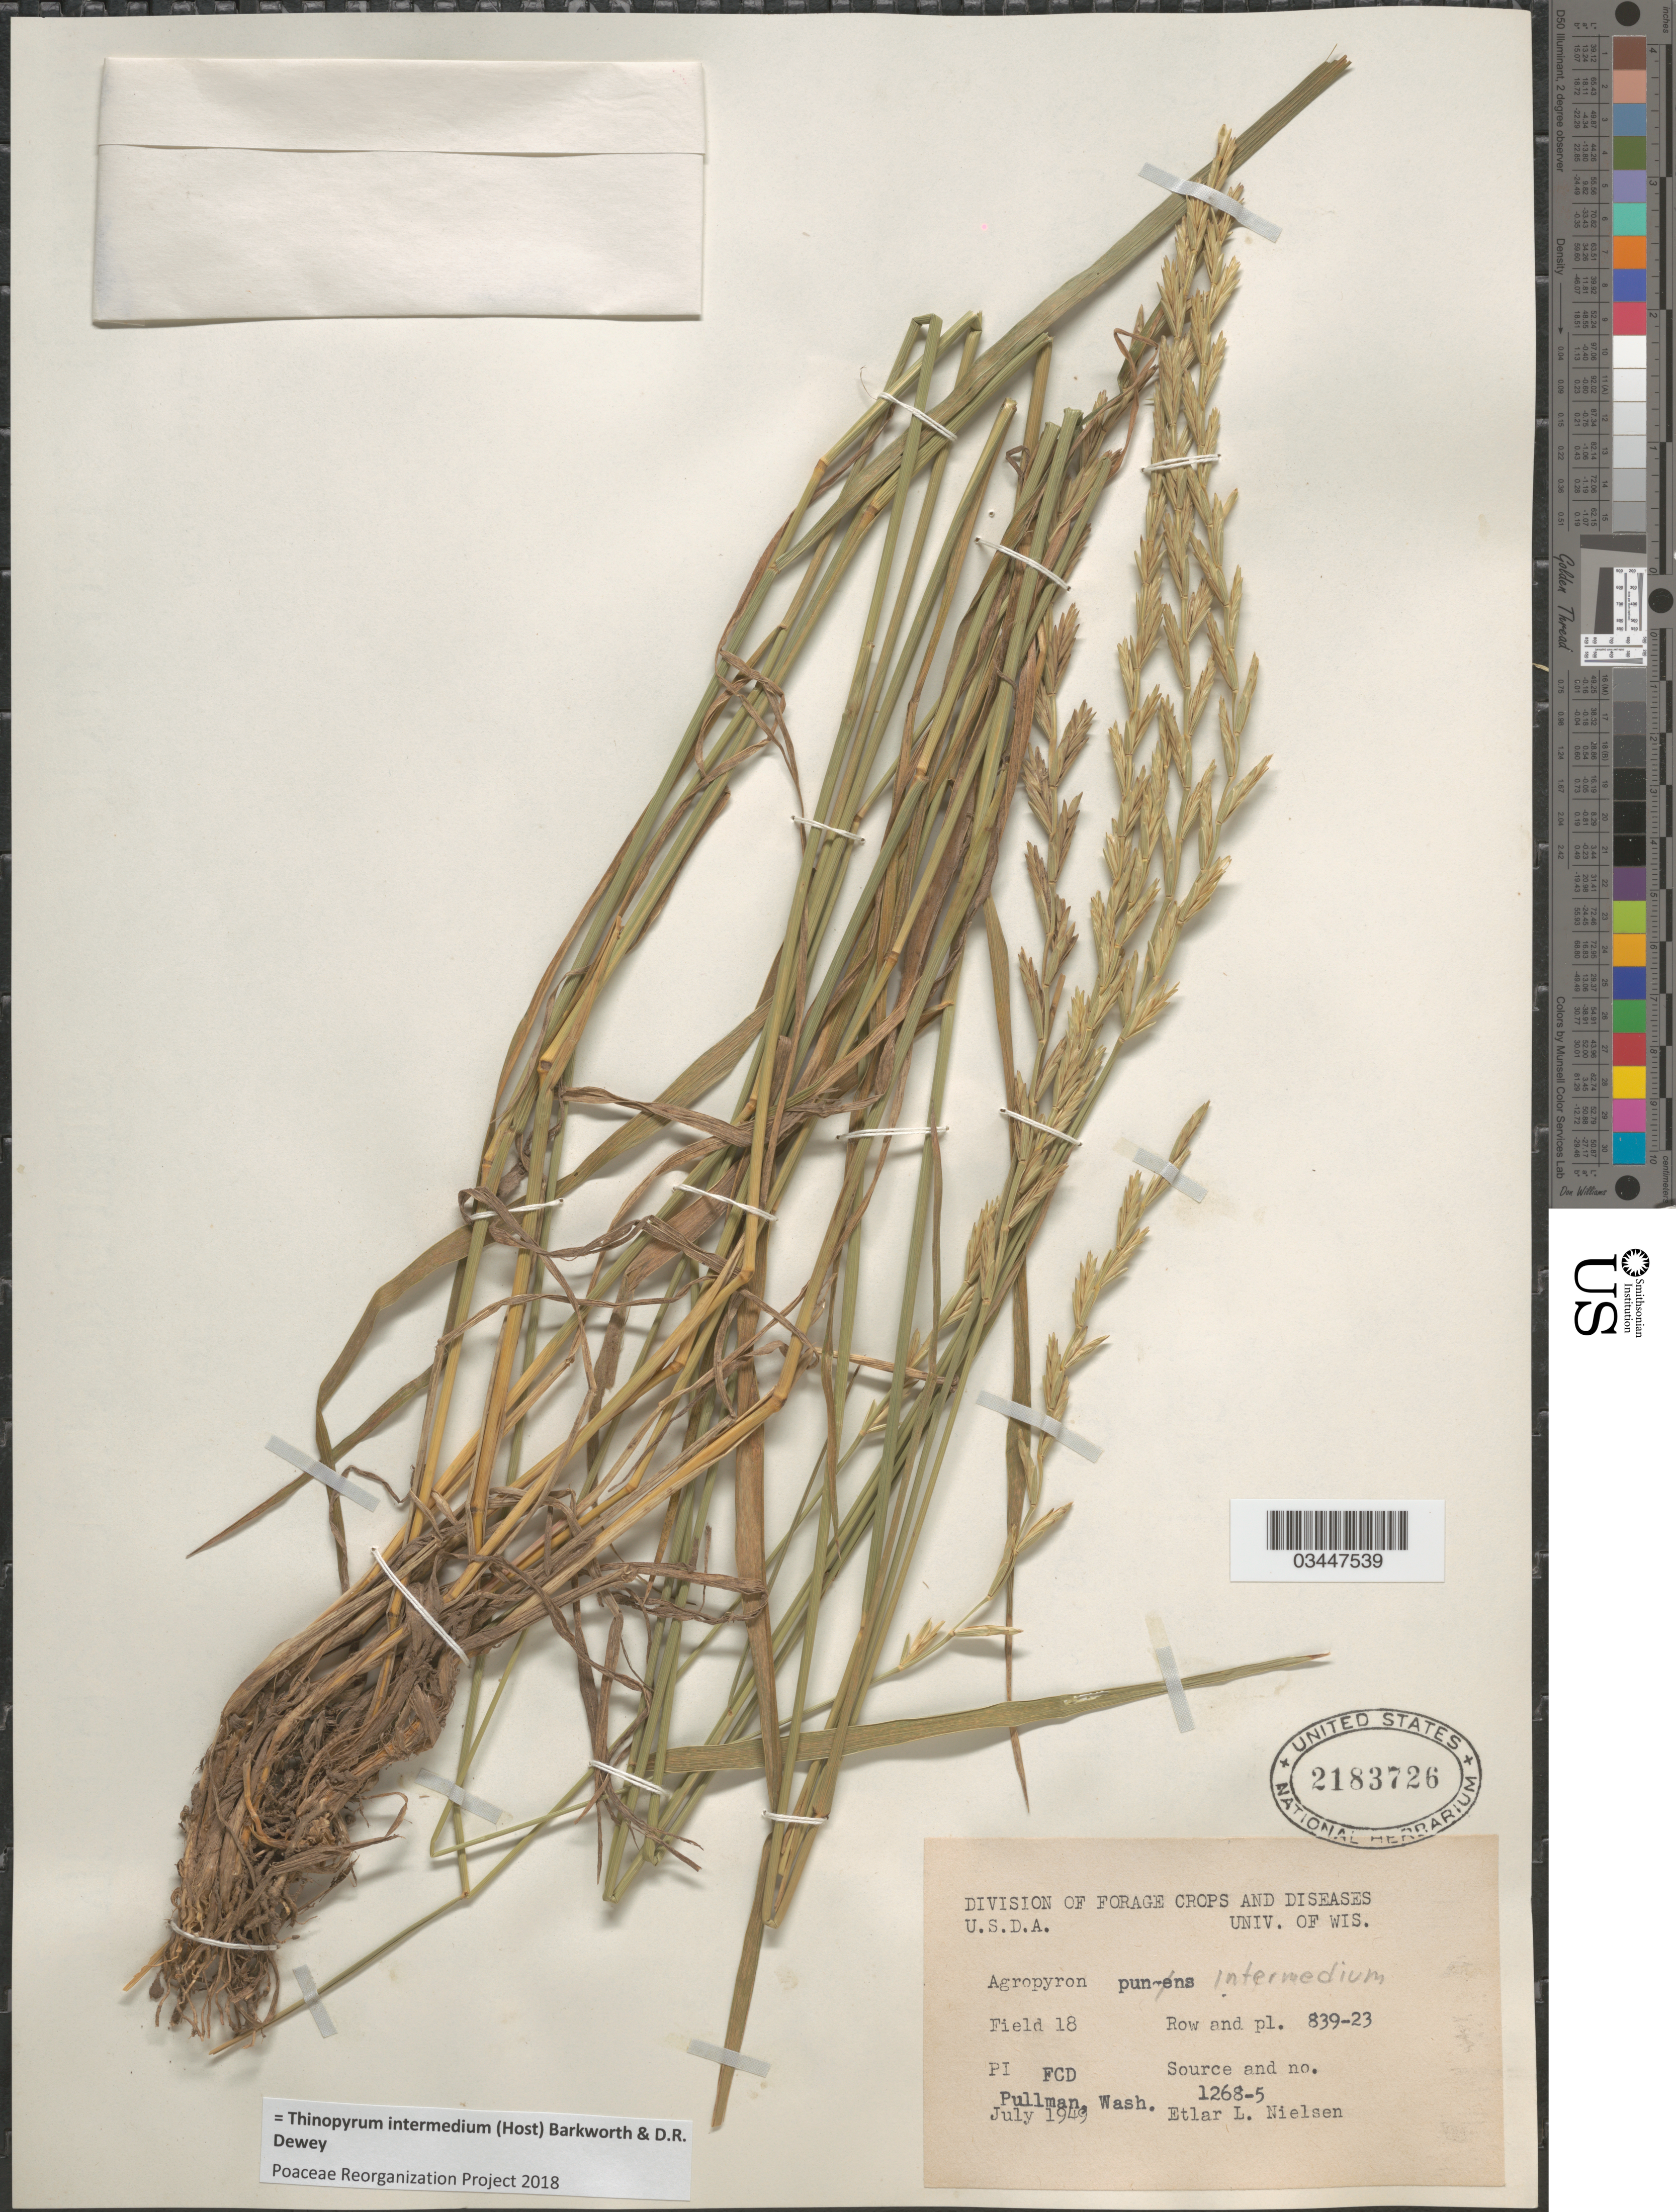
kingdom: Plantae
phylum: Tracheophyta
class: Liliopsida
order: Poales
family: Poaceae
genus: Thinopyrum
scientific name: Thinopyrum intermedium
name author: (Host) Barkworth & Dewey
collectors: E. L. Nielsen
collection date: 1949-07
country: United States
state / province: Washington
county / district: Whitman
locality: Field 18. Row and pl. 839-23. FCD Pullman.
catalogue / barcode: US 2183726